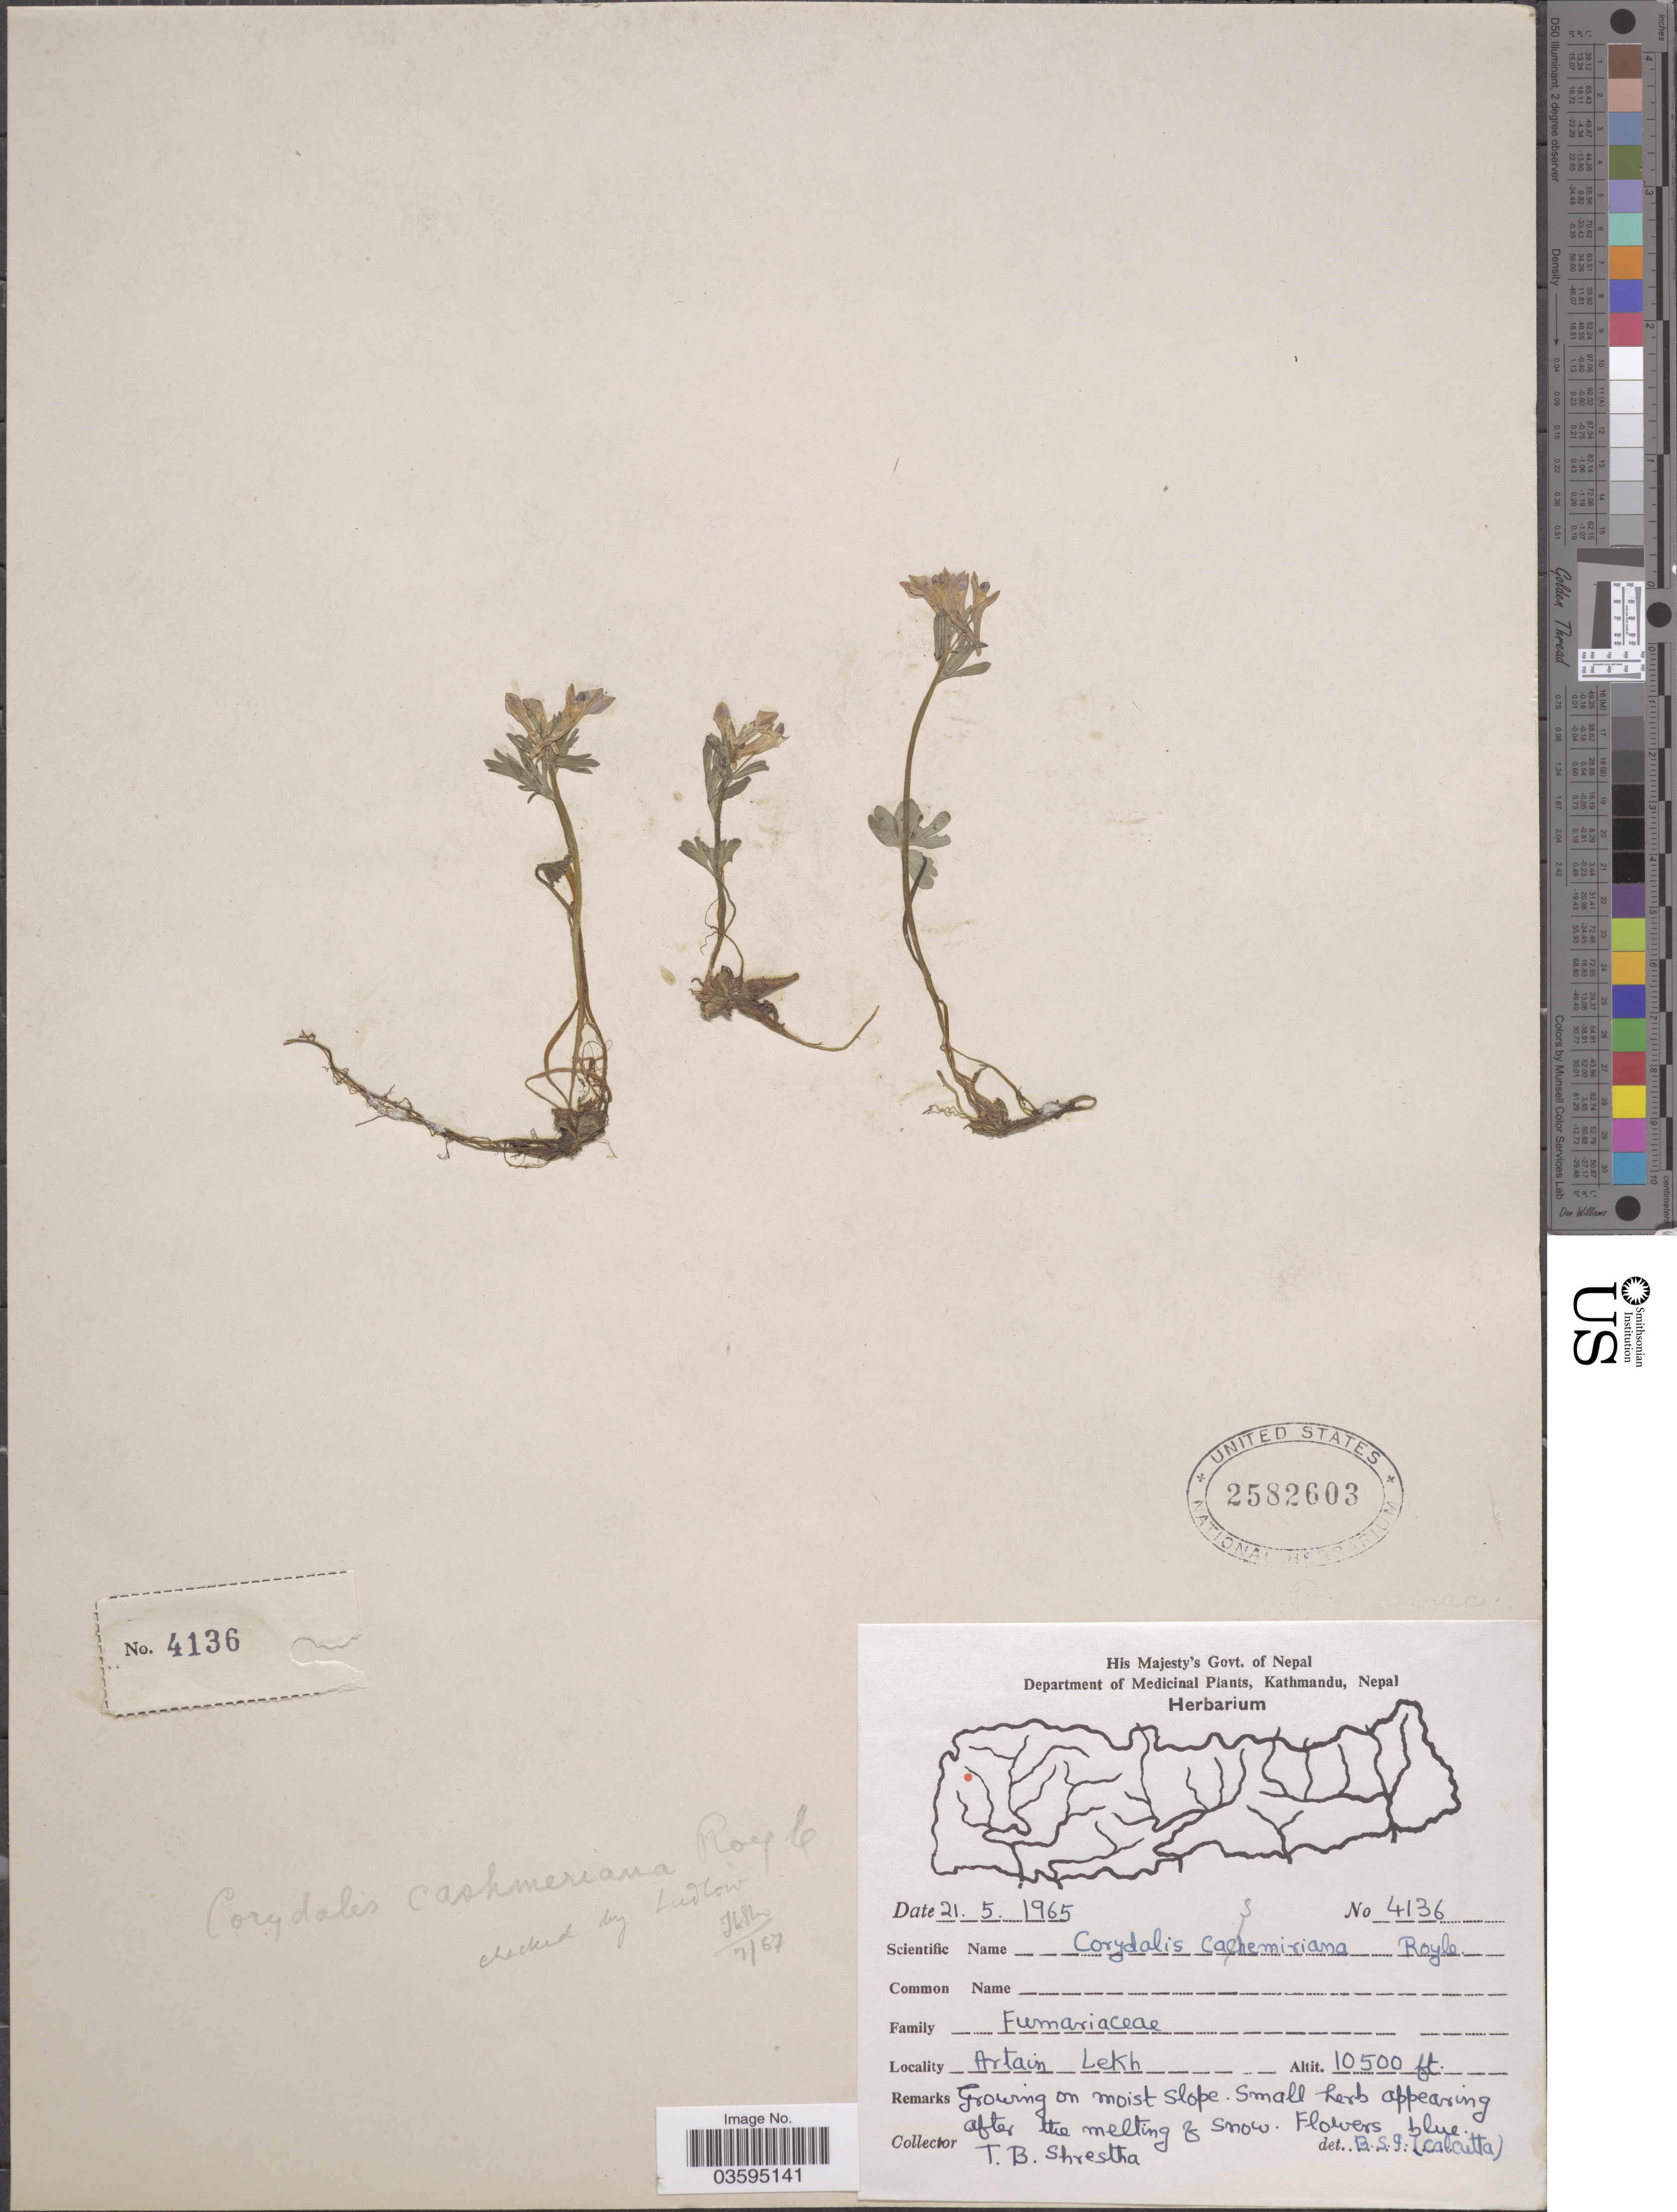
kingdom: Plantae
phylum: Tracheophyta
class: Magnoliopsida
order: Ranunculales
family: Papaveraceae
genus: Corydalis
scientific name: Corydalis cashmeriana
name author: Royle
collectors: T. B. Shrestha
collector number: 4136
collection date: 1965-05-21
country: Nepal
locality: Artain Lekh.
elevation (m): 3200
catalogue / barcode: US 2582603